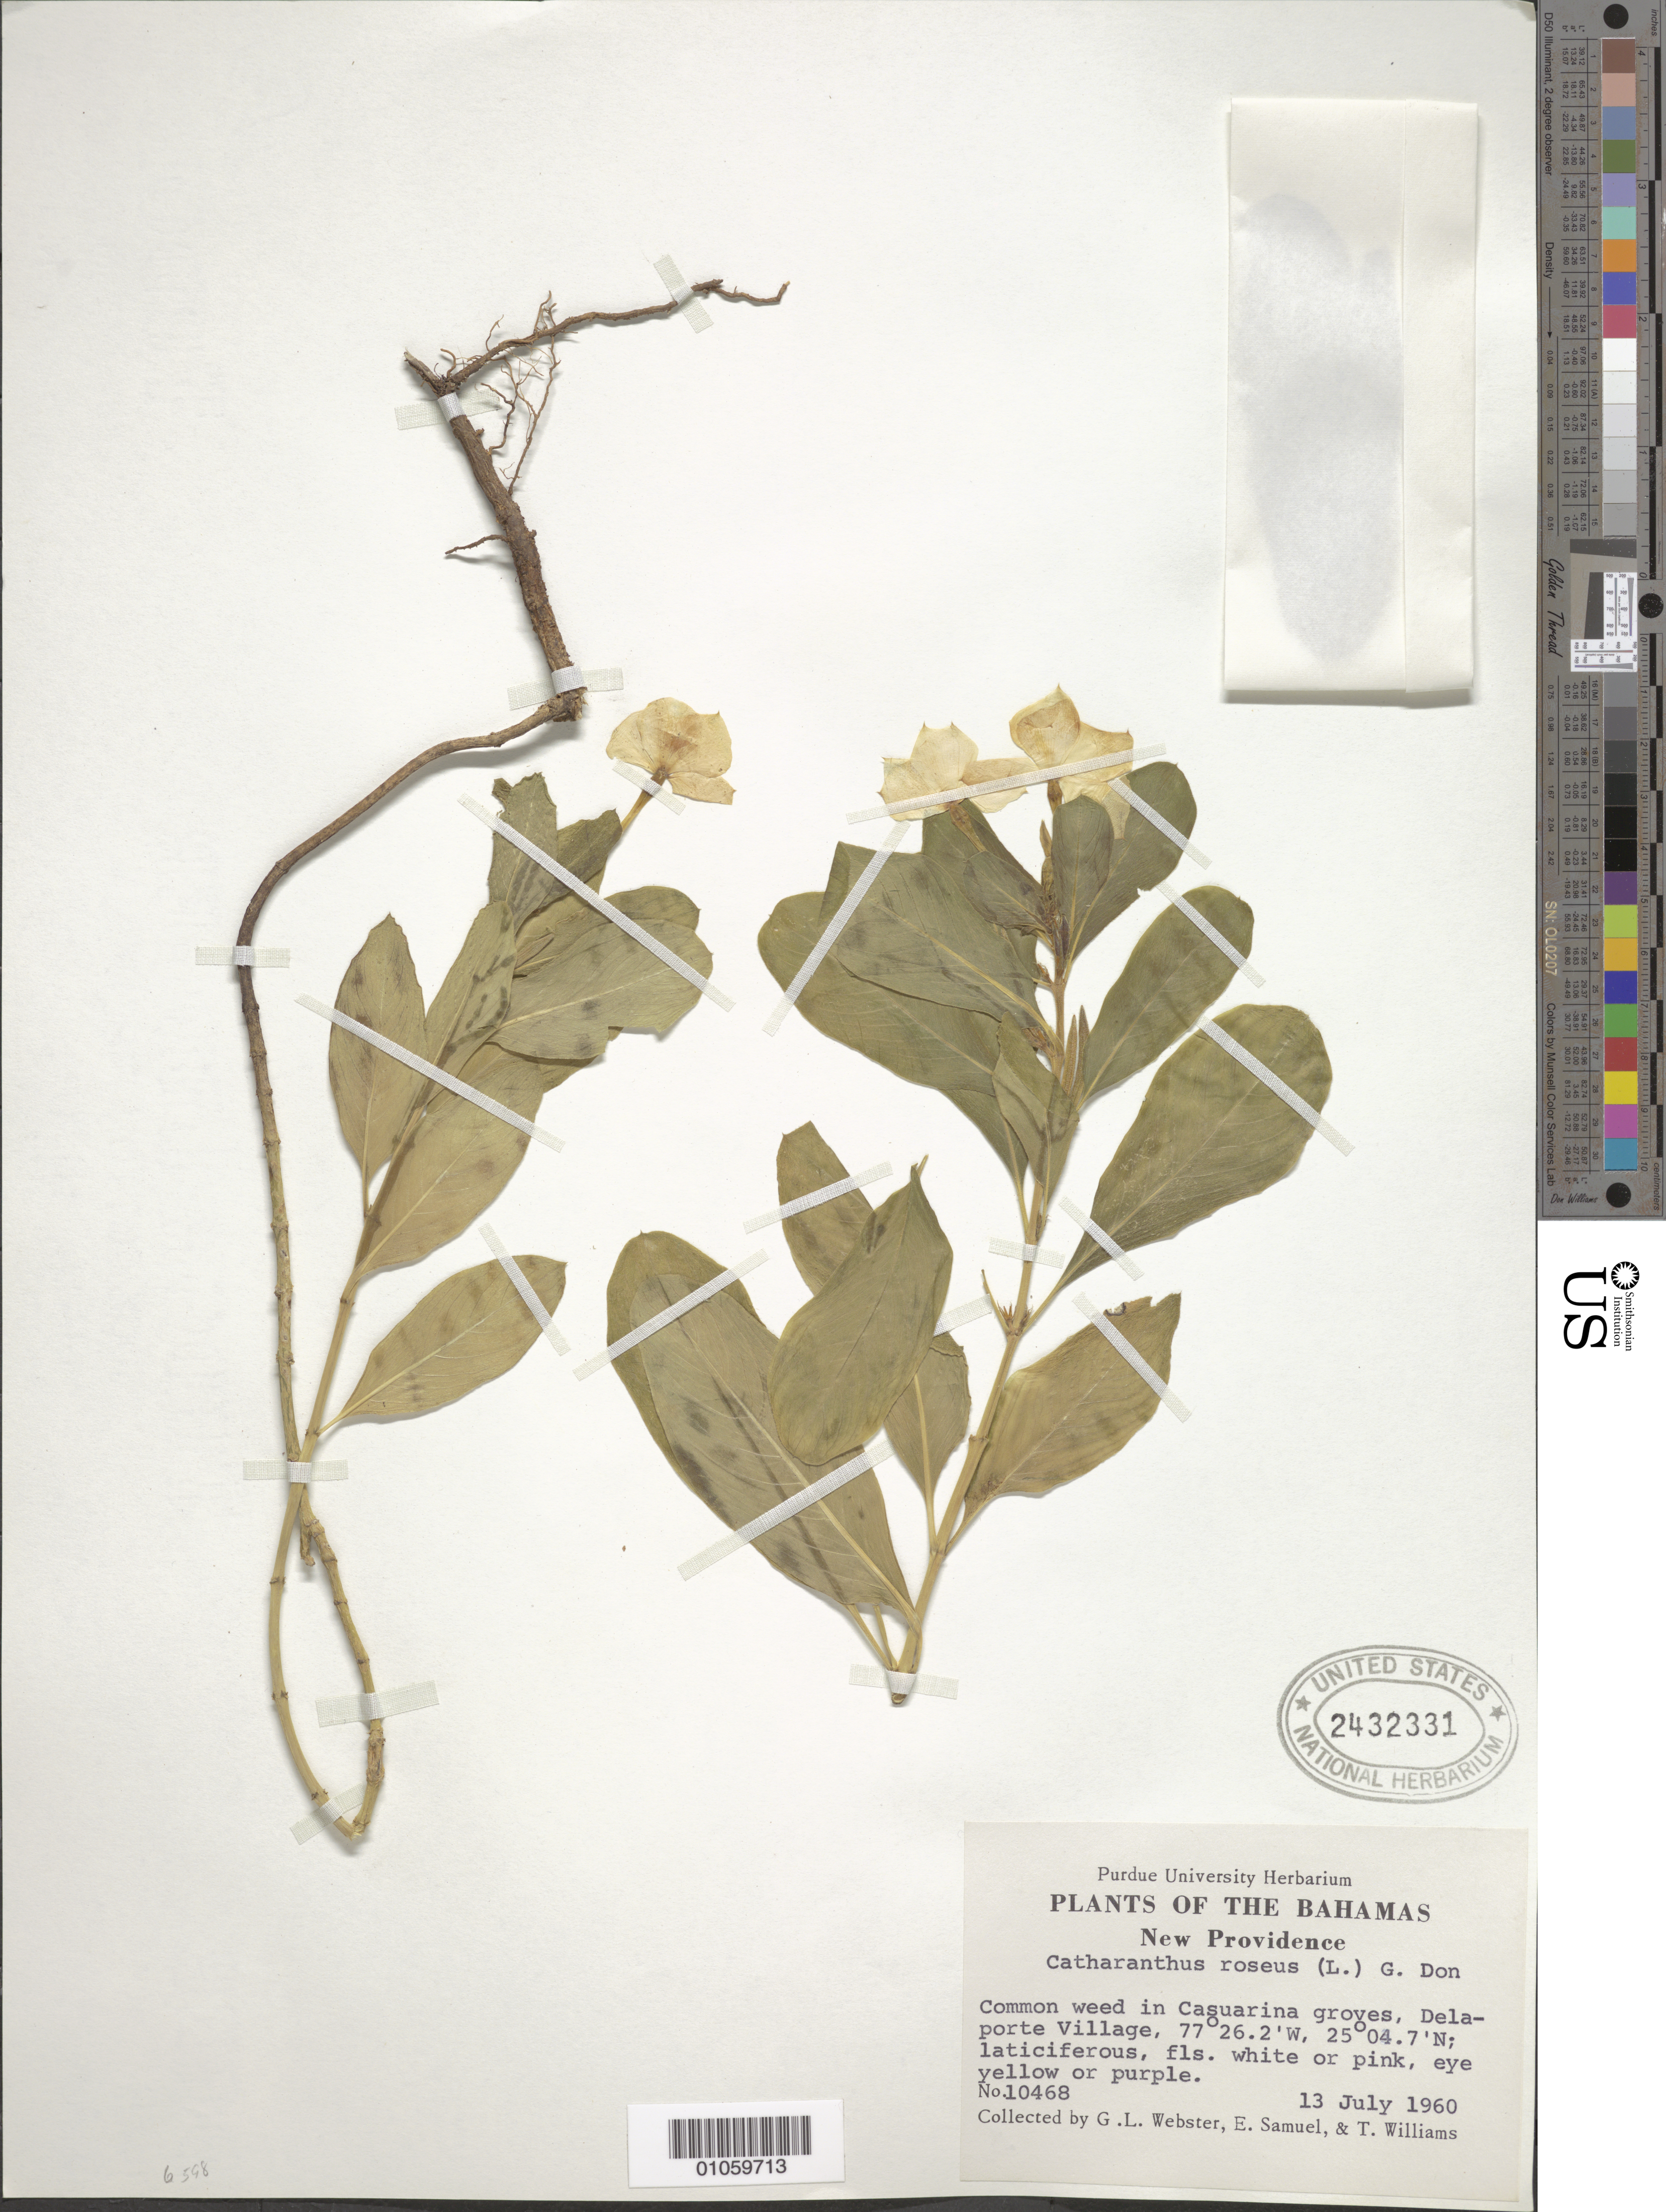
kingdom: Plantae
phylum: Tracheophyta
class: Magnoliopsida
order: Gentianales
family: Apocynaceae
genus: Lochnera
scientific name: Lochnera rosea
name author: (L.) Rchb. ex Endl.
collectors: G. L. Webster, E. Samuel & T. Williams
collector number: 10468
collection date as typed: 13 Jul 1960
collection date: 1960-07-13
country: Bahamas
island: New Providence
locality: Casuarina groves, Delaporte Village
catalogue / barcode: US 2432331